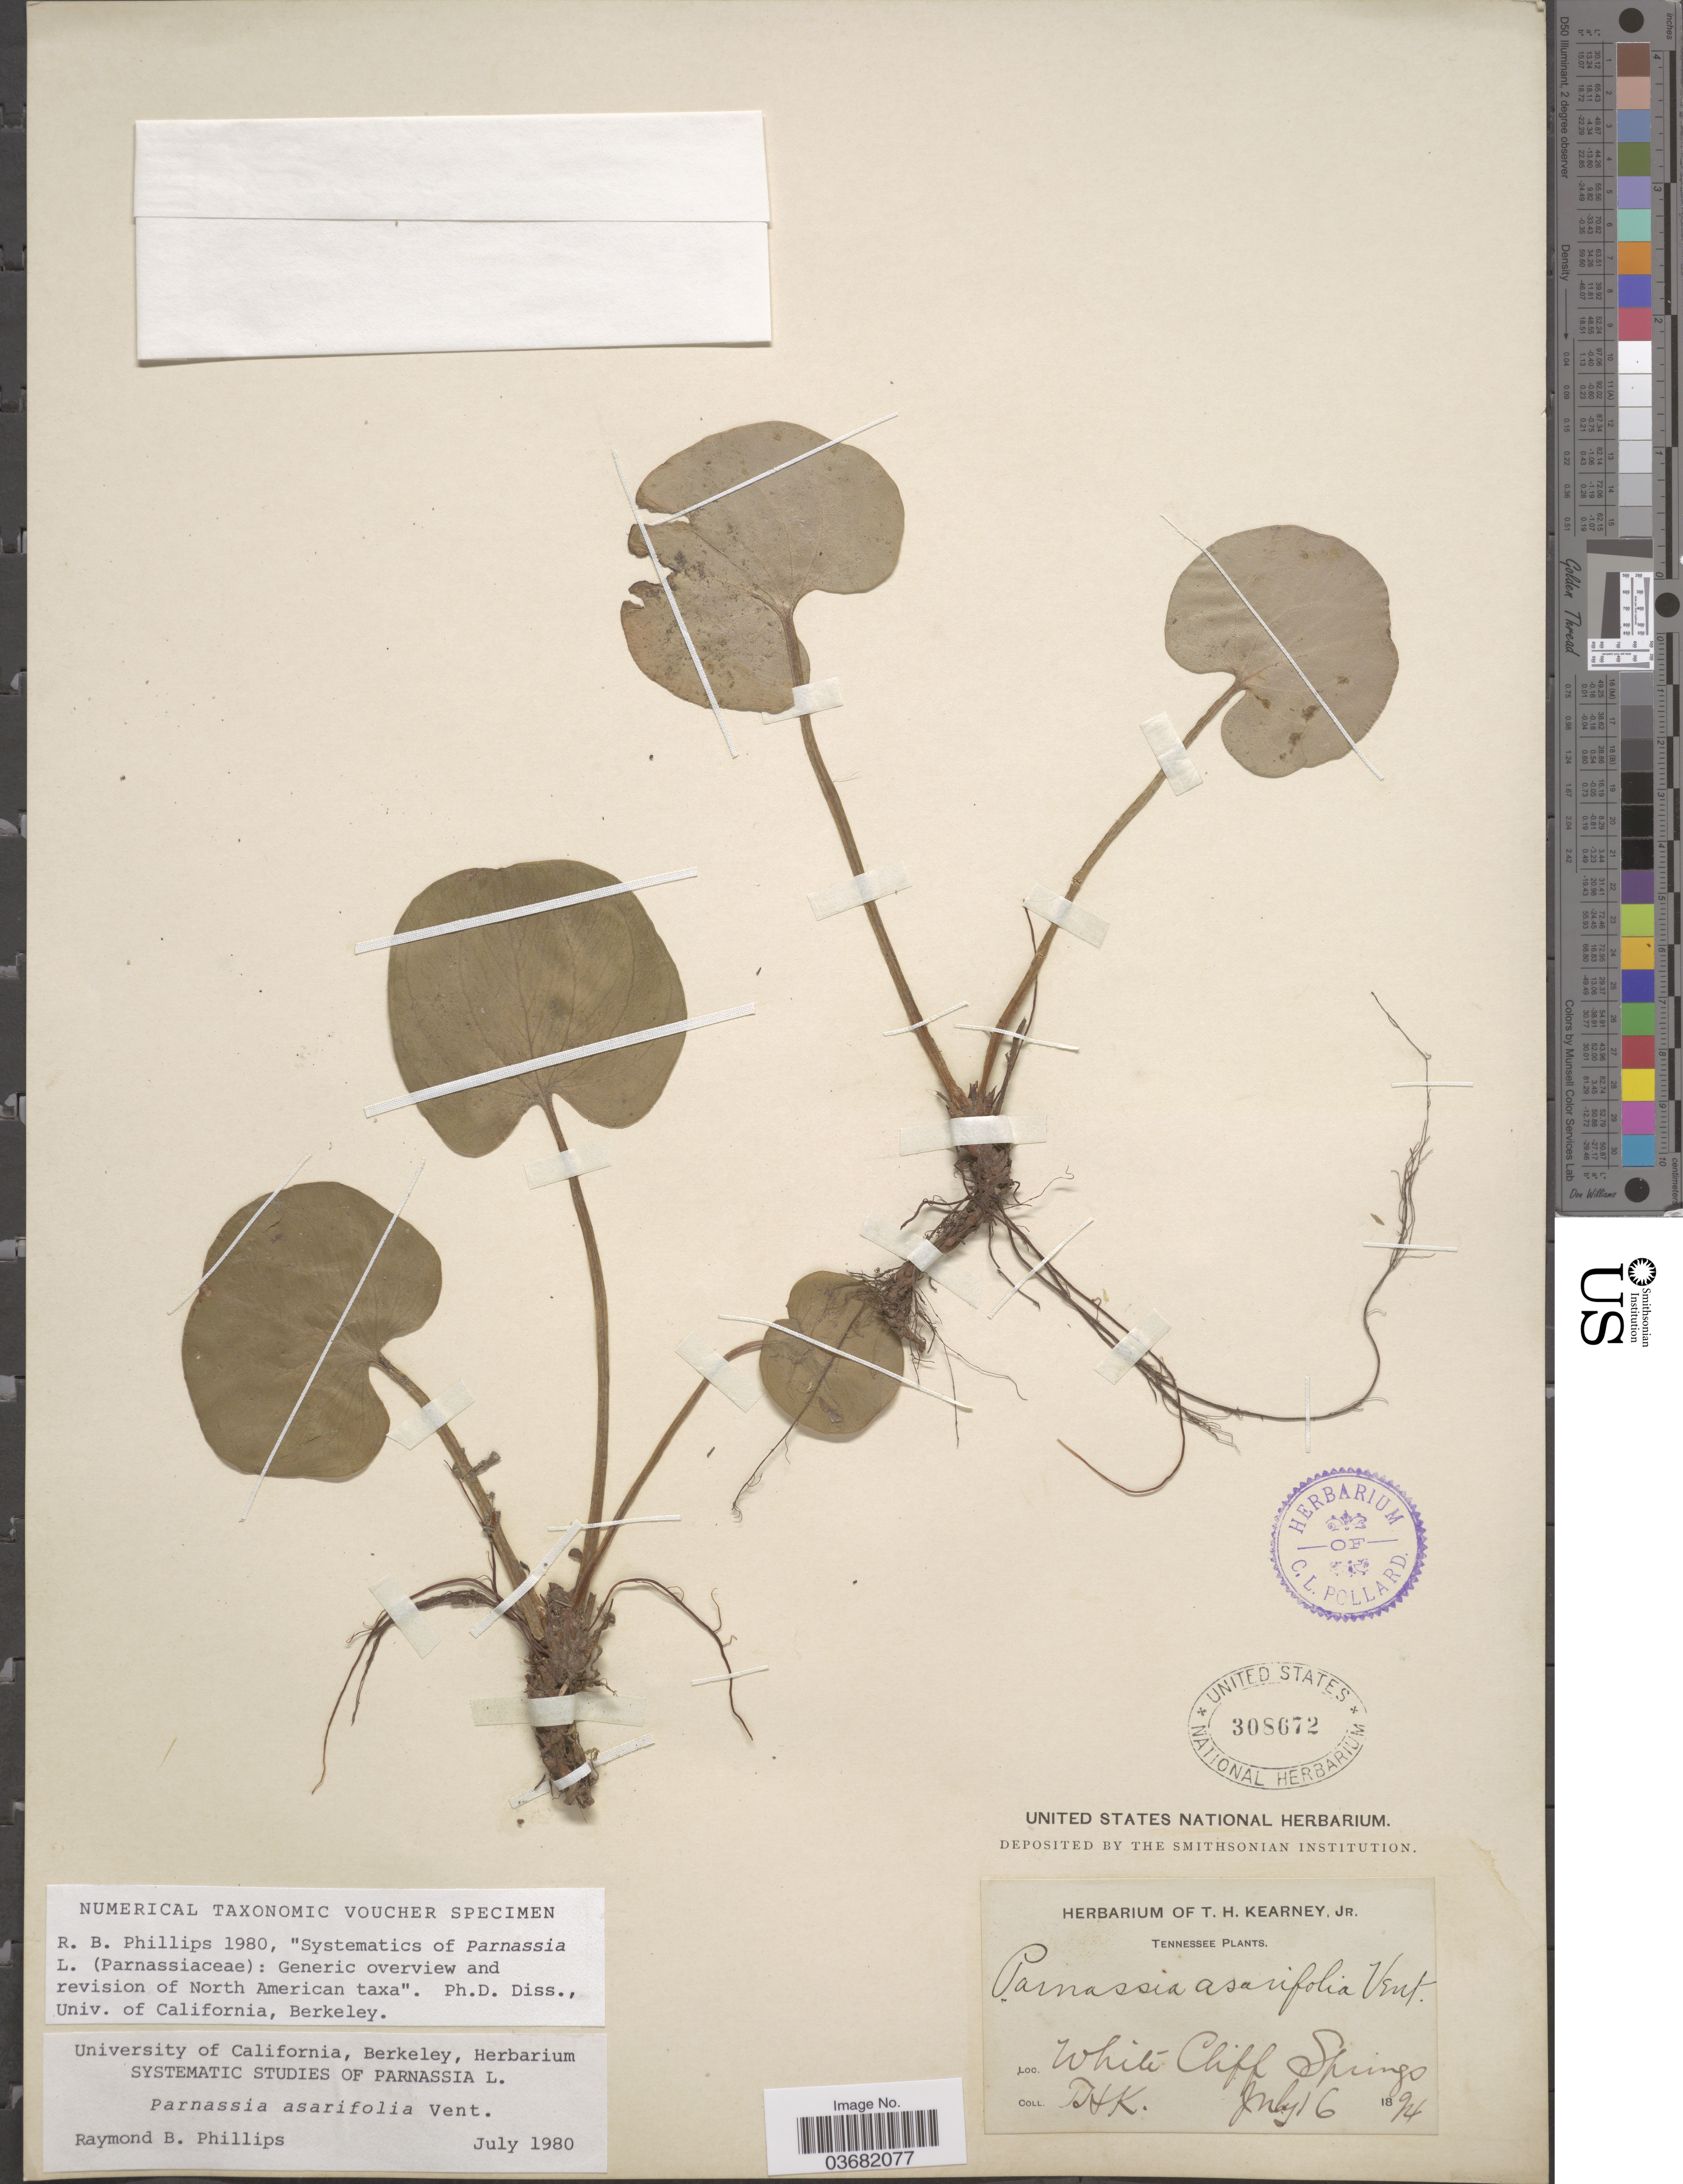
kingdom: Plantae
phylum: Tracheophyta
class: Magnoliopsida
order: Celastrales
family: Parnassiaceae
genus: Parnassia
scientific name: Parnassia asarifolia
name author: Vent.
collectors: T. H. Kearney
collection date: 1894-07-16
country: United States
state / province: Tennessee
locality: White Cliff Springs.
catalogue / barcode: US 308672